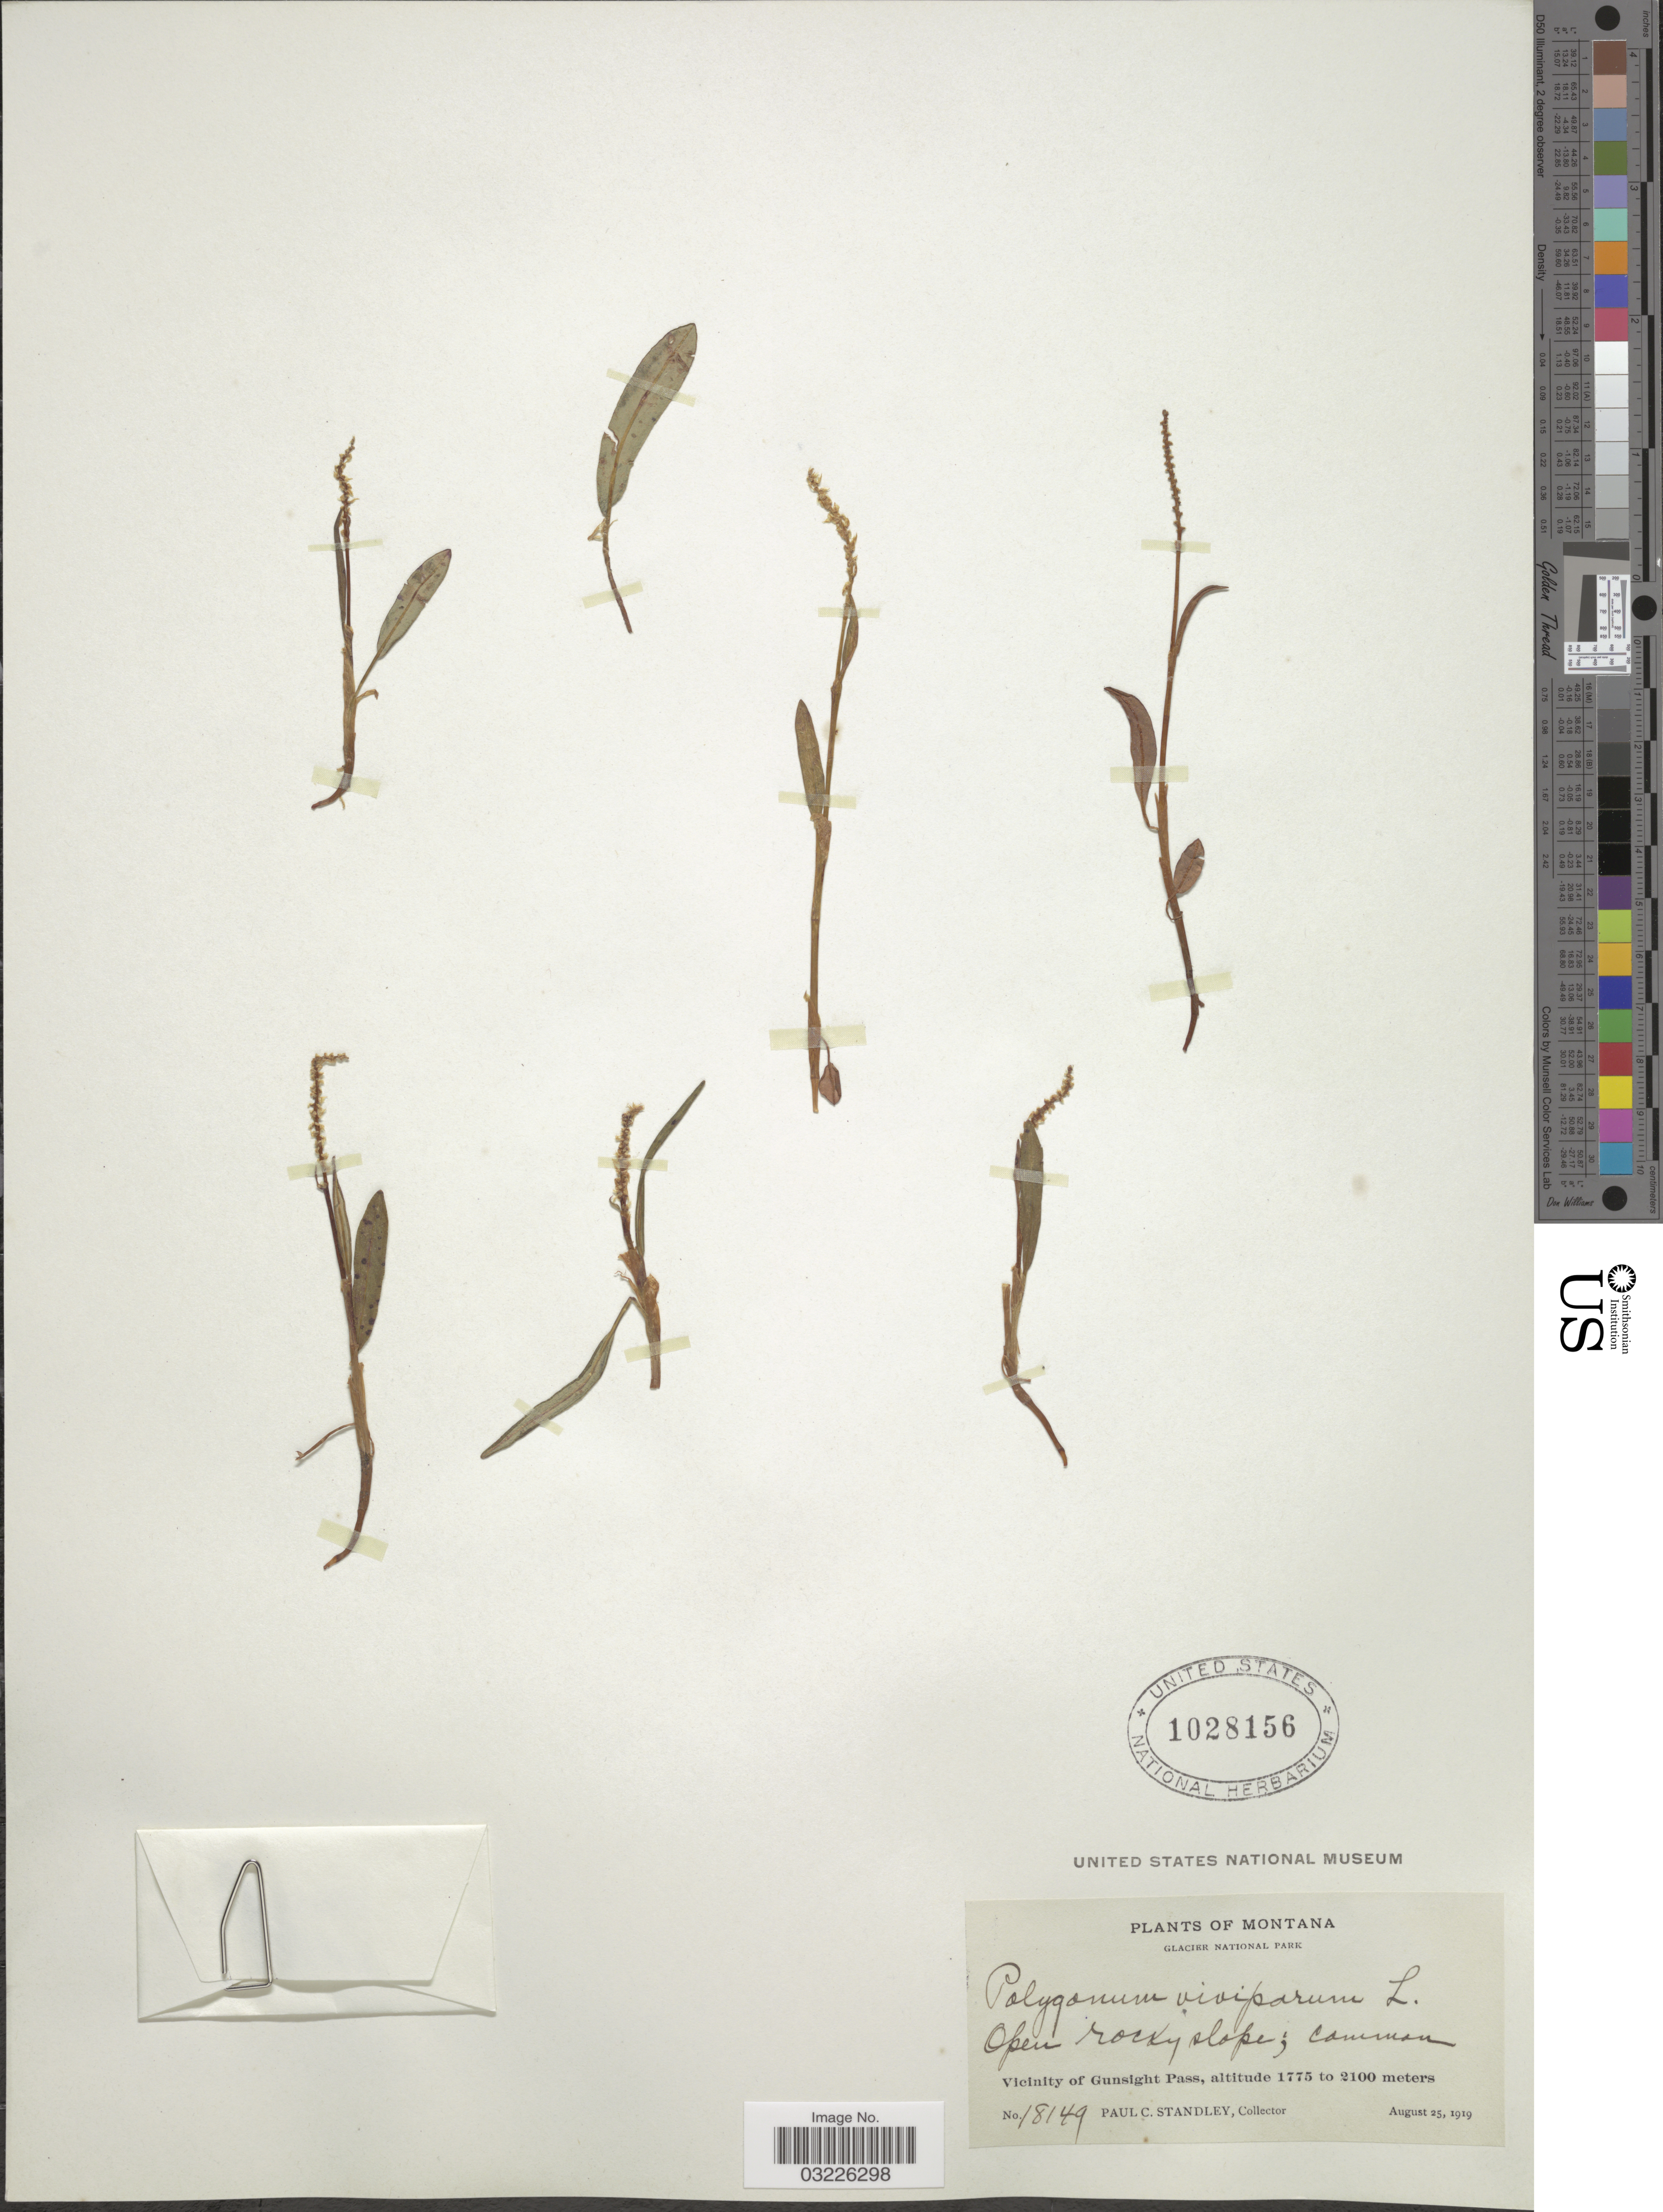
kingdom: Plantae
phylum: Tracheophyta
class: Magnoliopsida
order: Caryophyllales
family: Polygonaceae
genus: Bistorta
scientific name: Bistorta vivipara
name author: (L.) Delarbre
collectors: P. C. Standley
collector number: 18149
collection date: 1919-08-25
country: United States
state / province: Montana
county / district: Glacier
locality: Glacier National Park, Vicinity of Gunsight Pass.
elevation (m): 1775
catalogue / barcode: US 1028156